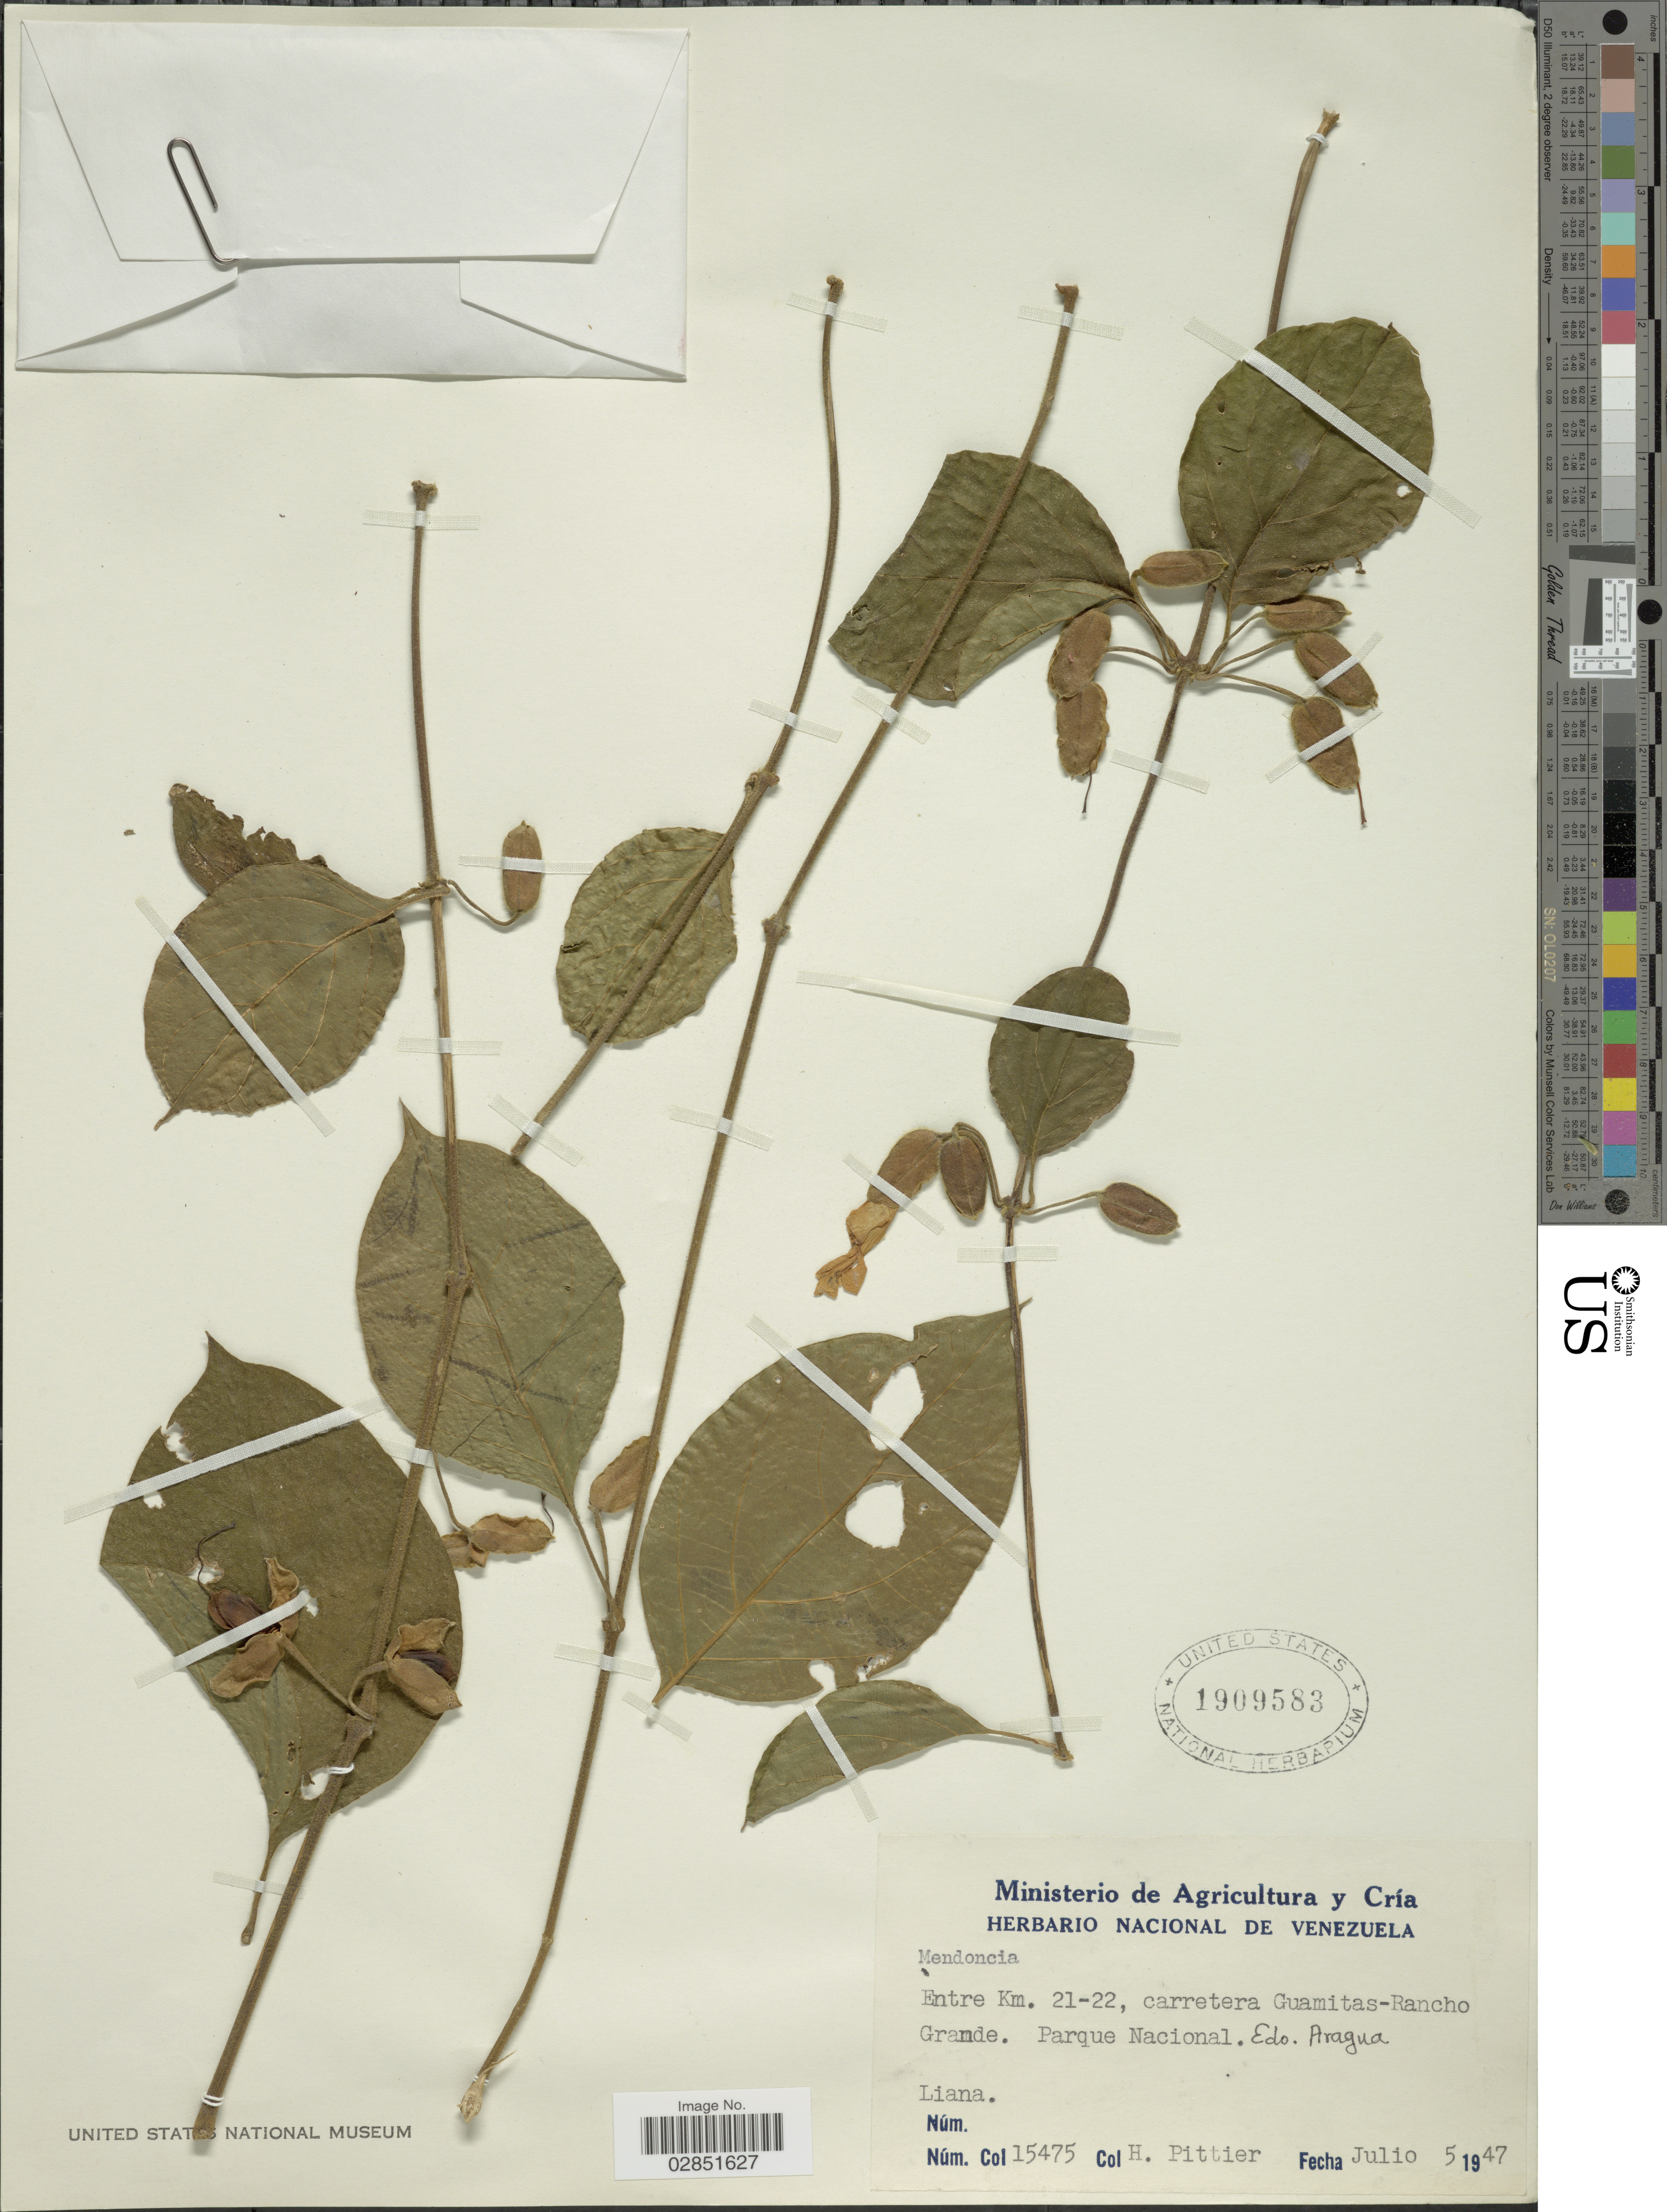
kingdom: Plantae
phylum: Tracheophyta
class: Magnoliopsida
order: Lamiales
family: Acanthaceae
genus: Mendoncia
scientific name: Mendoncia tovarensis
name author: (Klotzsch & H. Karst. ex Nees) Leonard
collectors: H. F. Pittier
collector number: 15475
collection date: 1947-07-05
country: Venezuela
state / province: Aragua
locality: Entre Km. 21-22, carretera Guamitas- Rancho Grande. Parque Nacional. Edo. Aragua.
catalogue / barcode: US 1909583